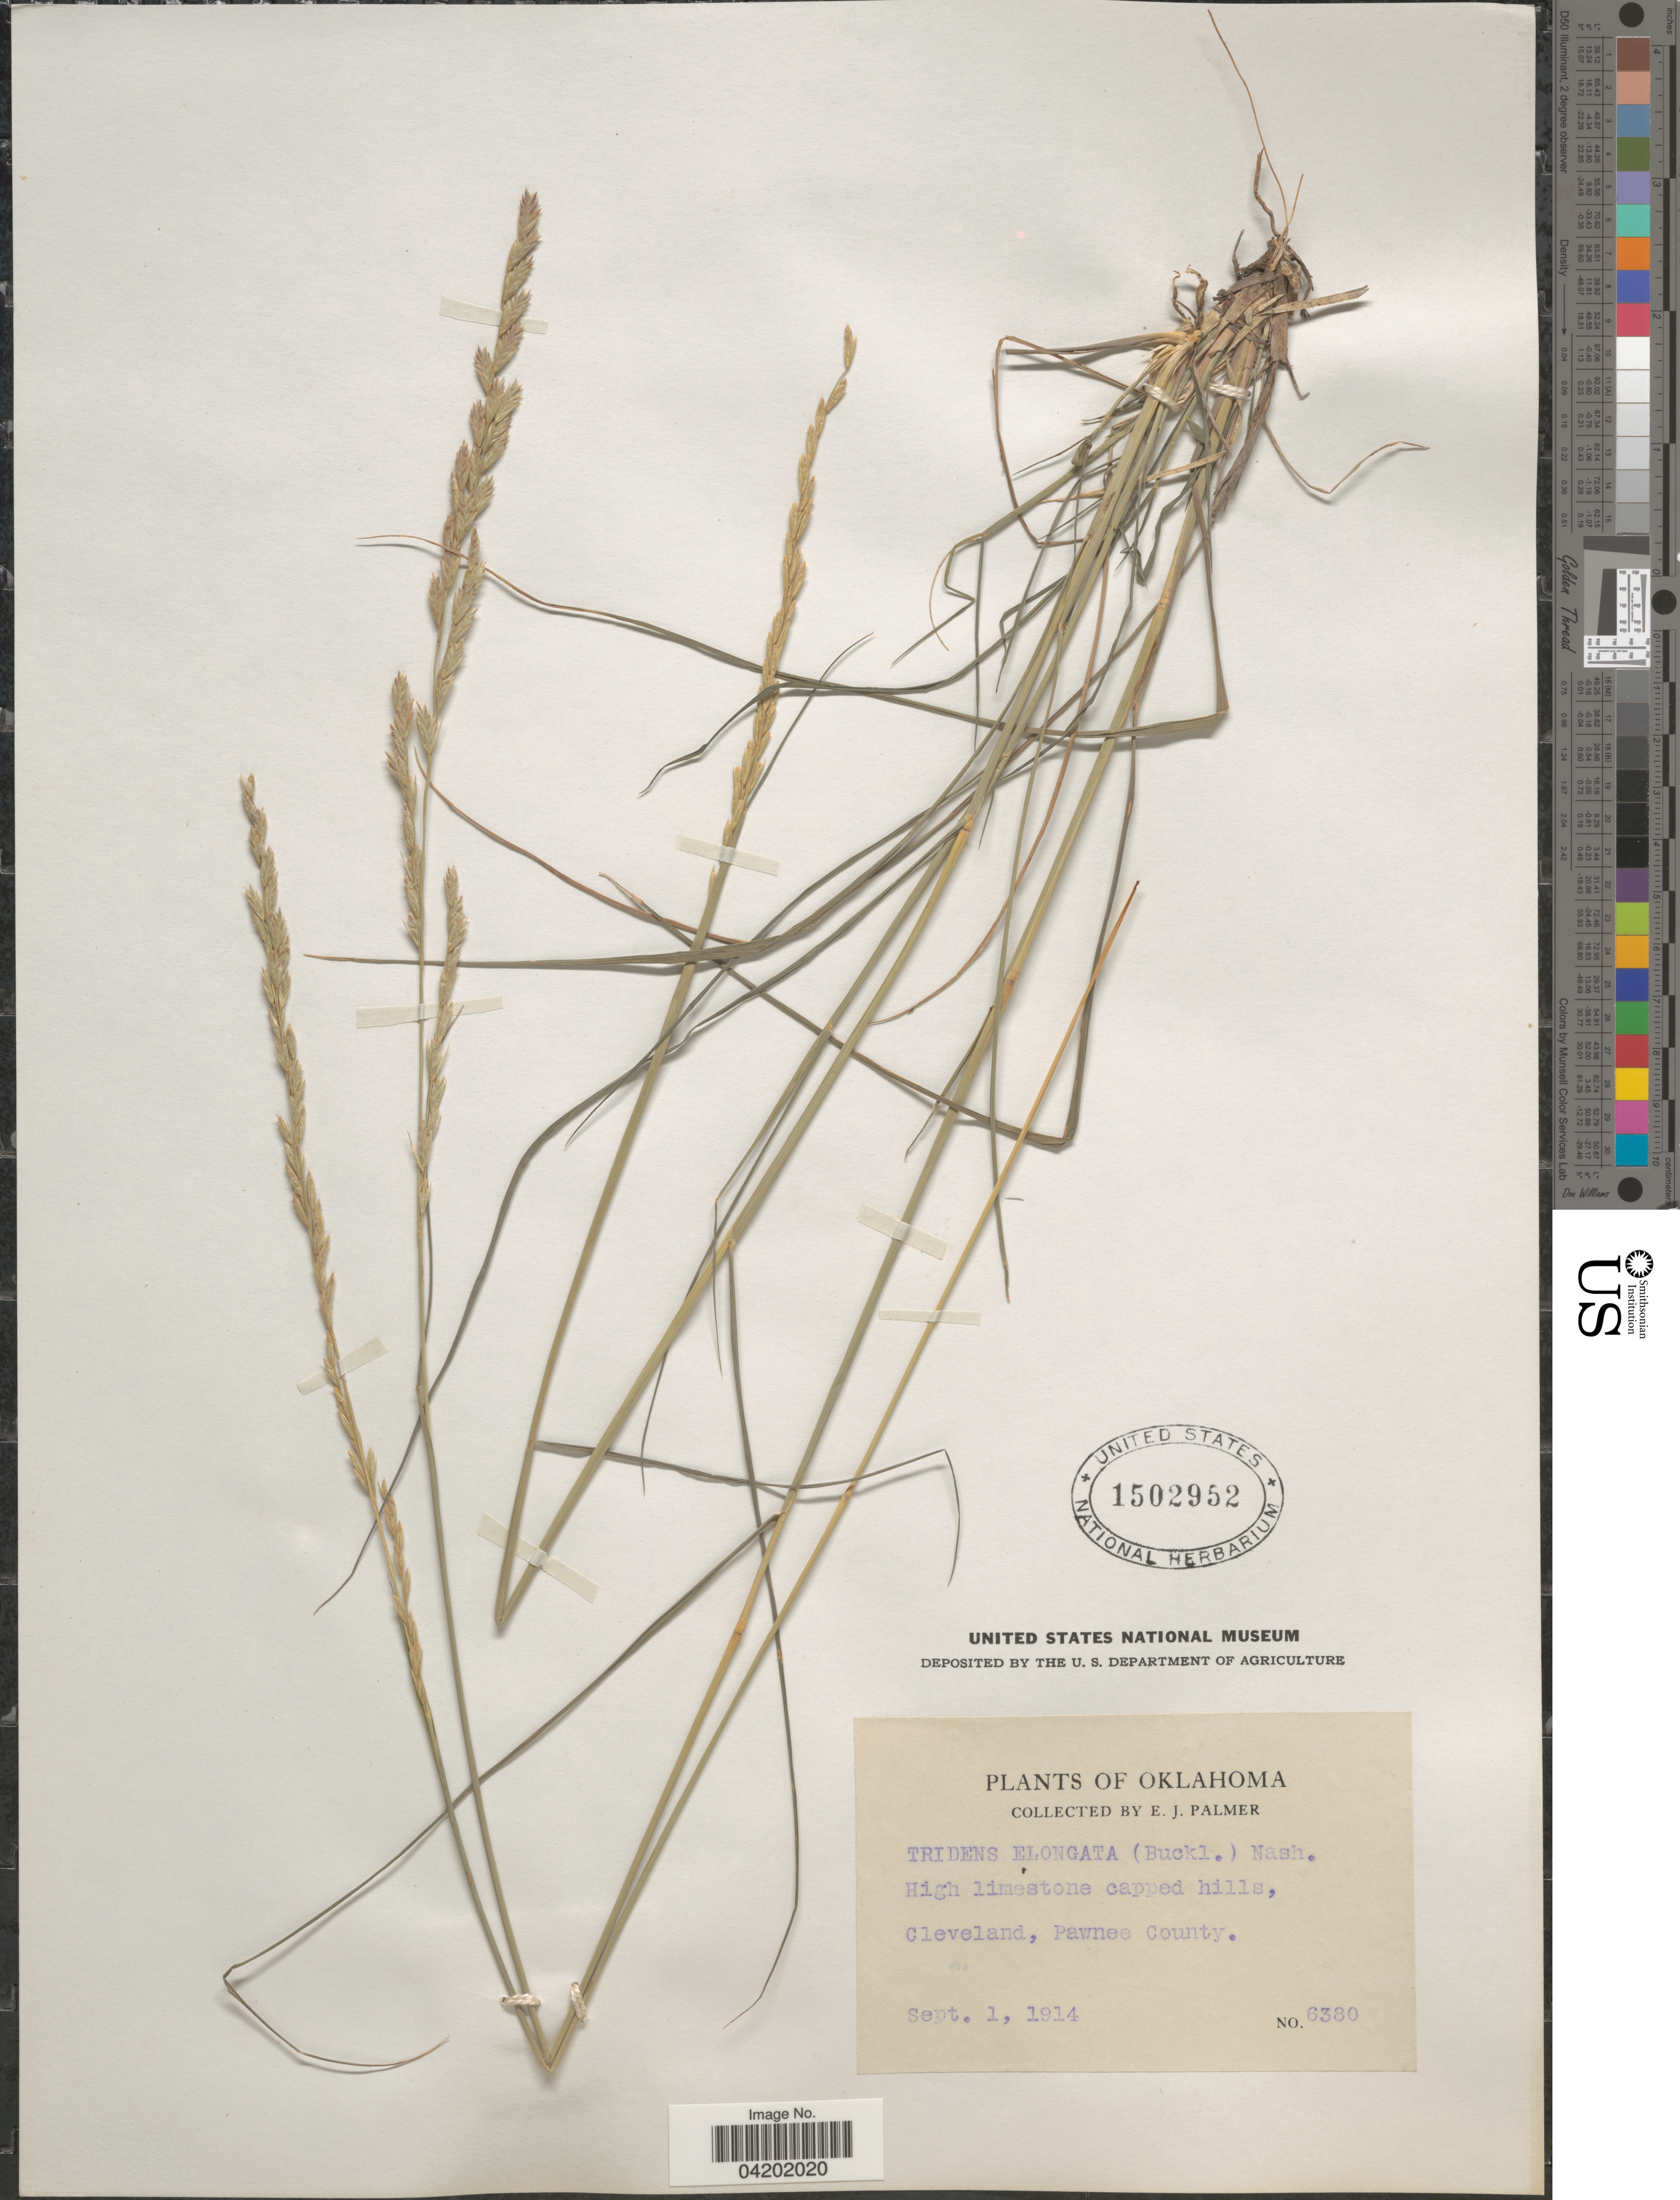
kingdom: Plantae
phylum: Tracheophyta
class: Liliopsida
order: Poales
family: Poaceae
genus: Tridentopsis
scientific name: Tridentopsis mutica var. elongata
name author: P.M. Peterson & Romasch.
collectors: E. J. Palmer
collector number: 6380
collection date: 1914-09-01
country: United States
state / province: Oklahoma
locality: Cleveland, Pawnee County.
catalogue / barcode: US 1502952